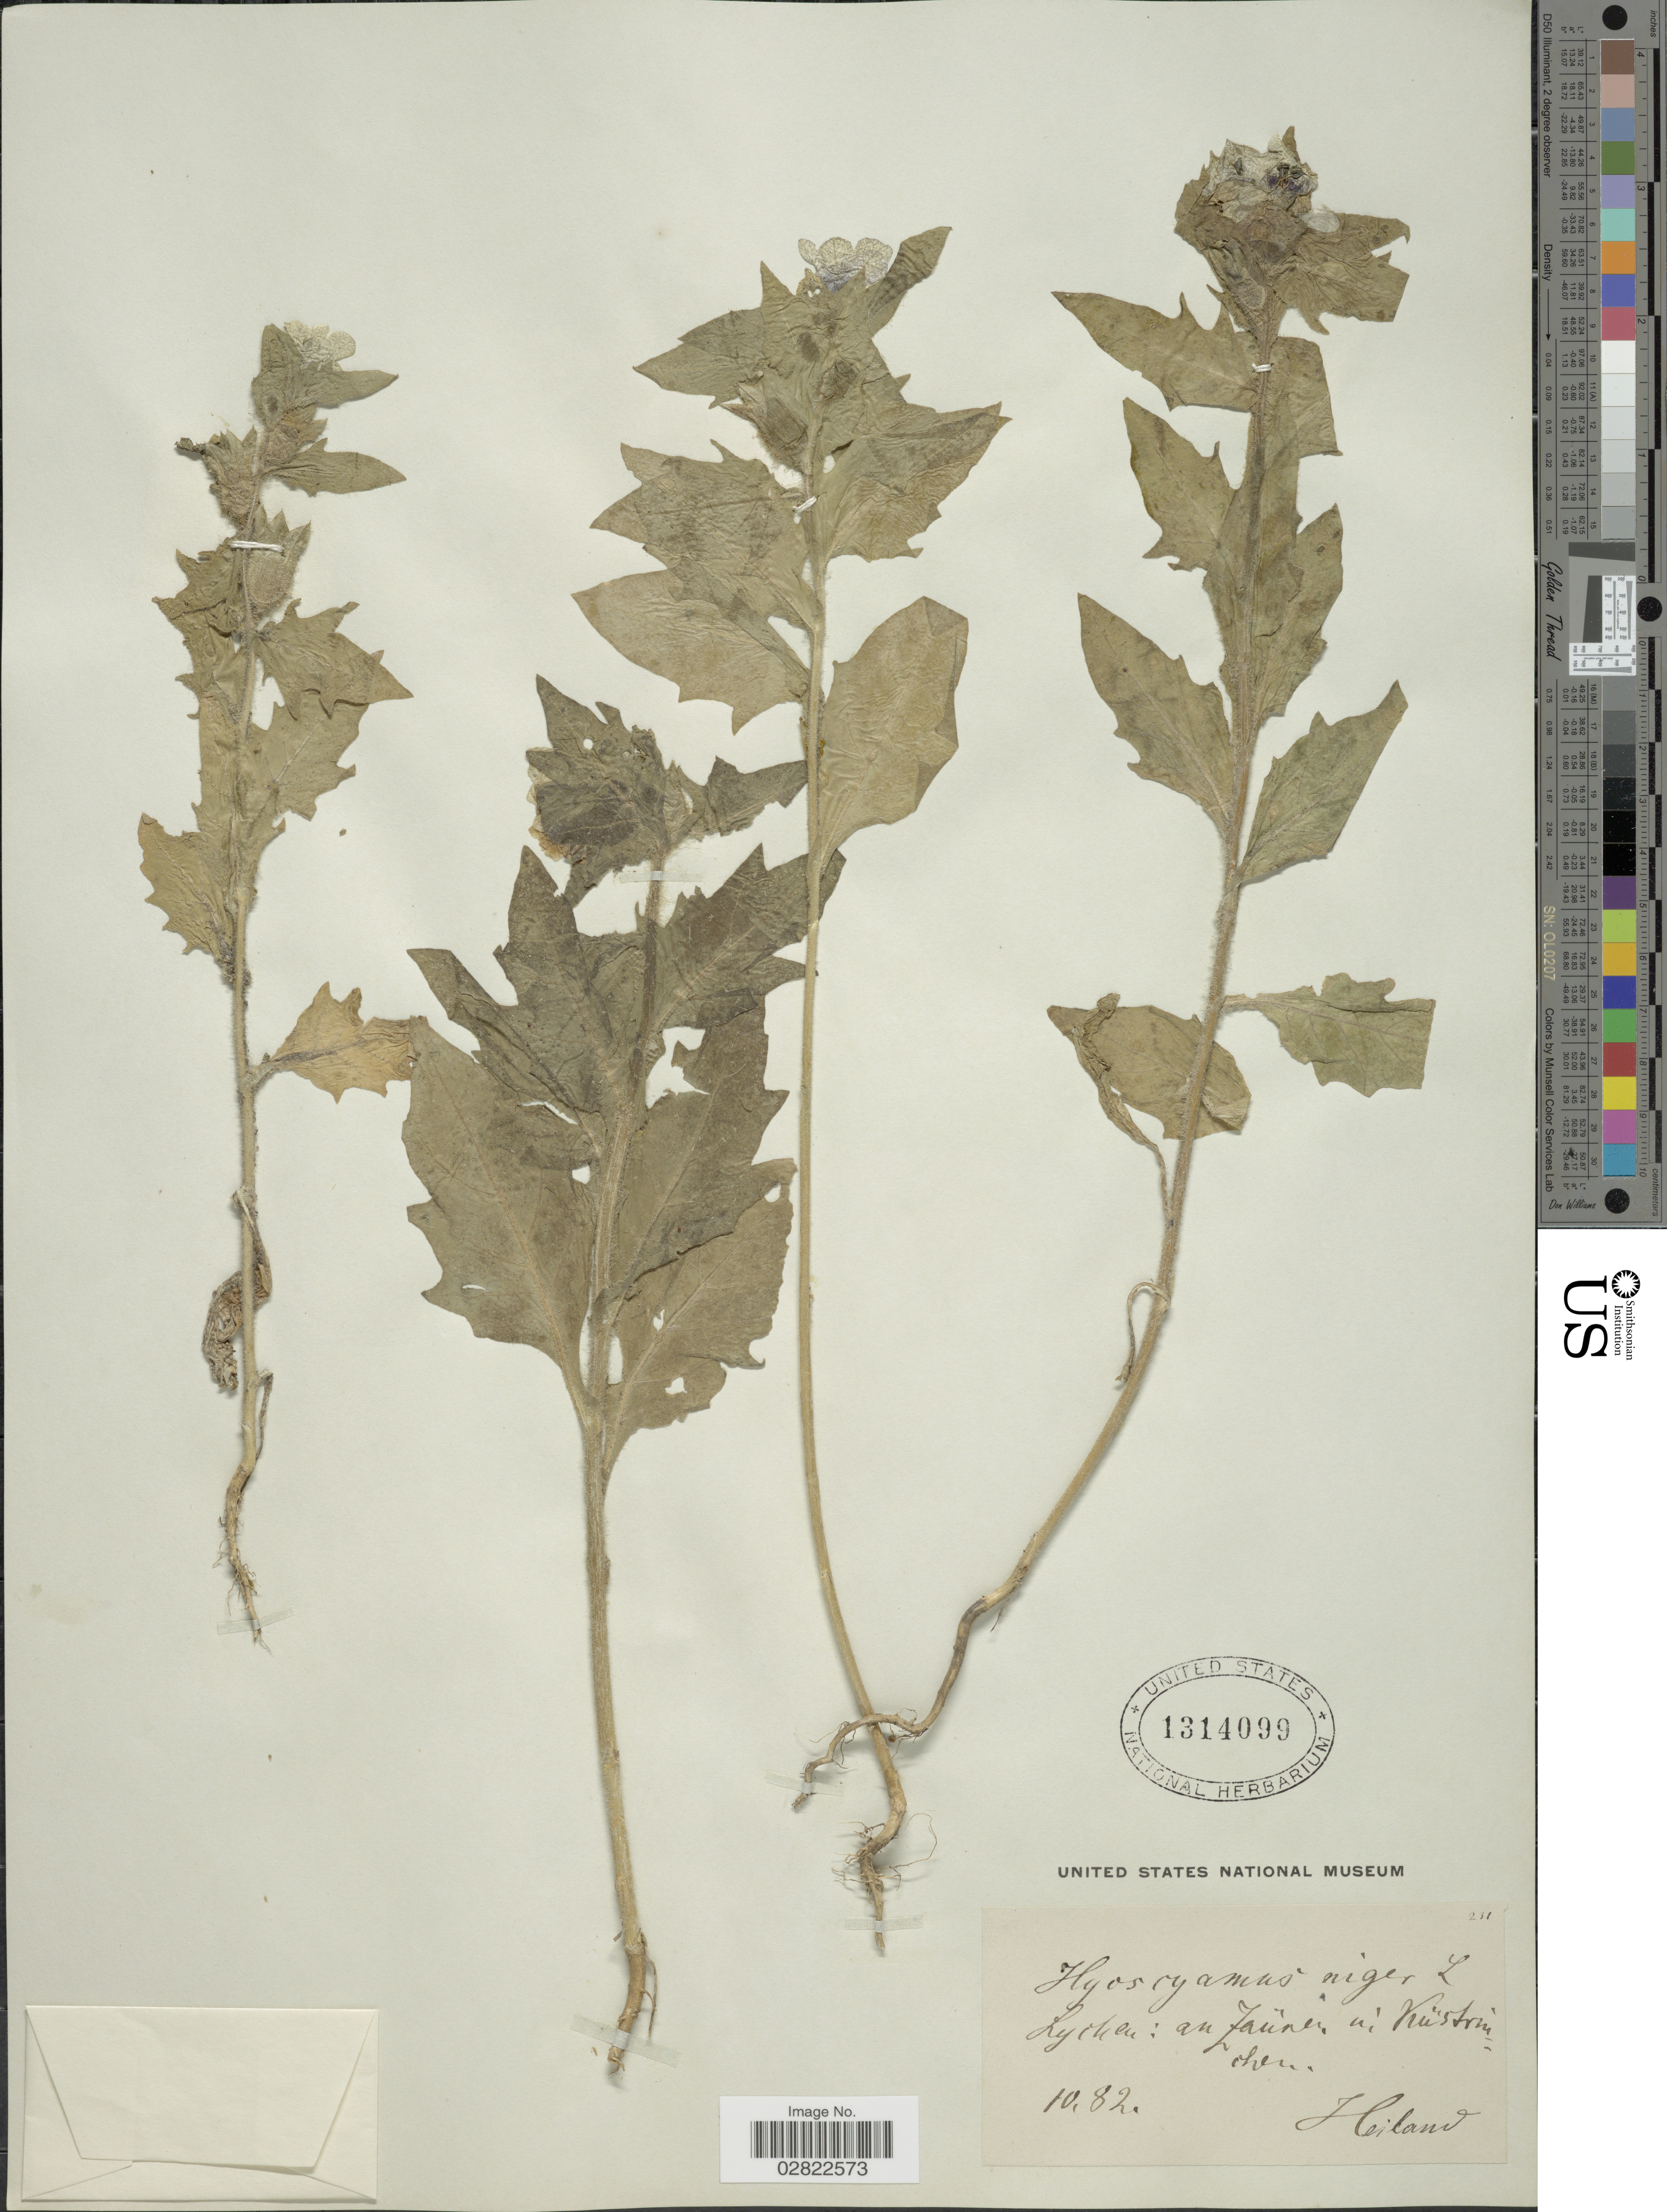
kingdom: Plantae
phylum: Tracheophyta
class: Magnoliopsida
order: Solanales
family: Solanaceae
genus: Hyoscyamus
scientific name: Hyoscyamus niger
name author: L.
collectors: -. Heiland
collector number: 231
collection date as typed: Transcribed d/m/y: /10/82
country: Germany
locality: Lychen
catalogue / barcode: US 1314099